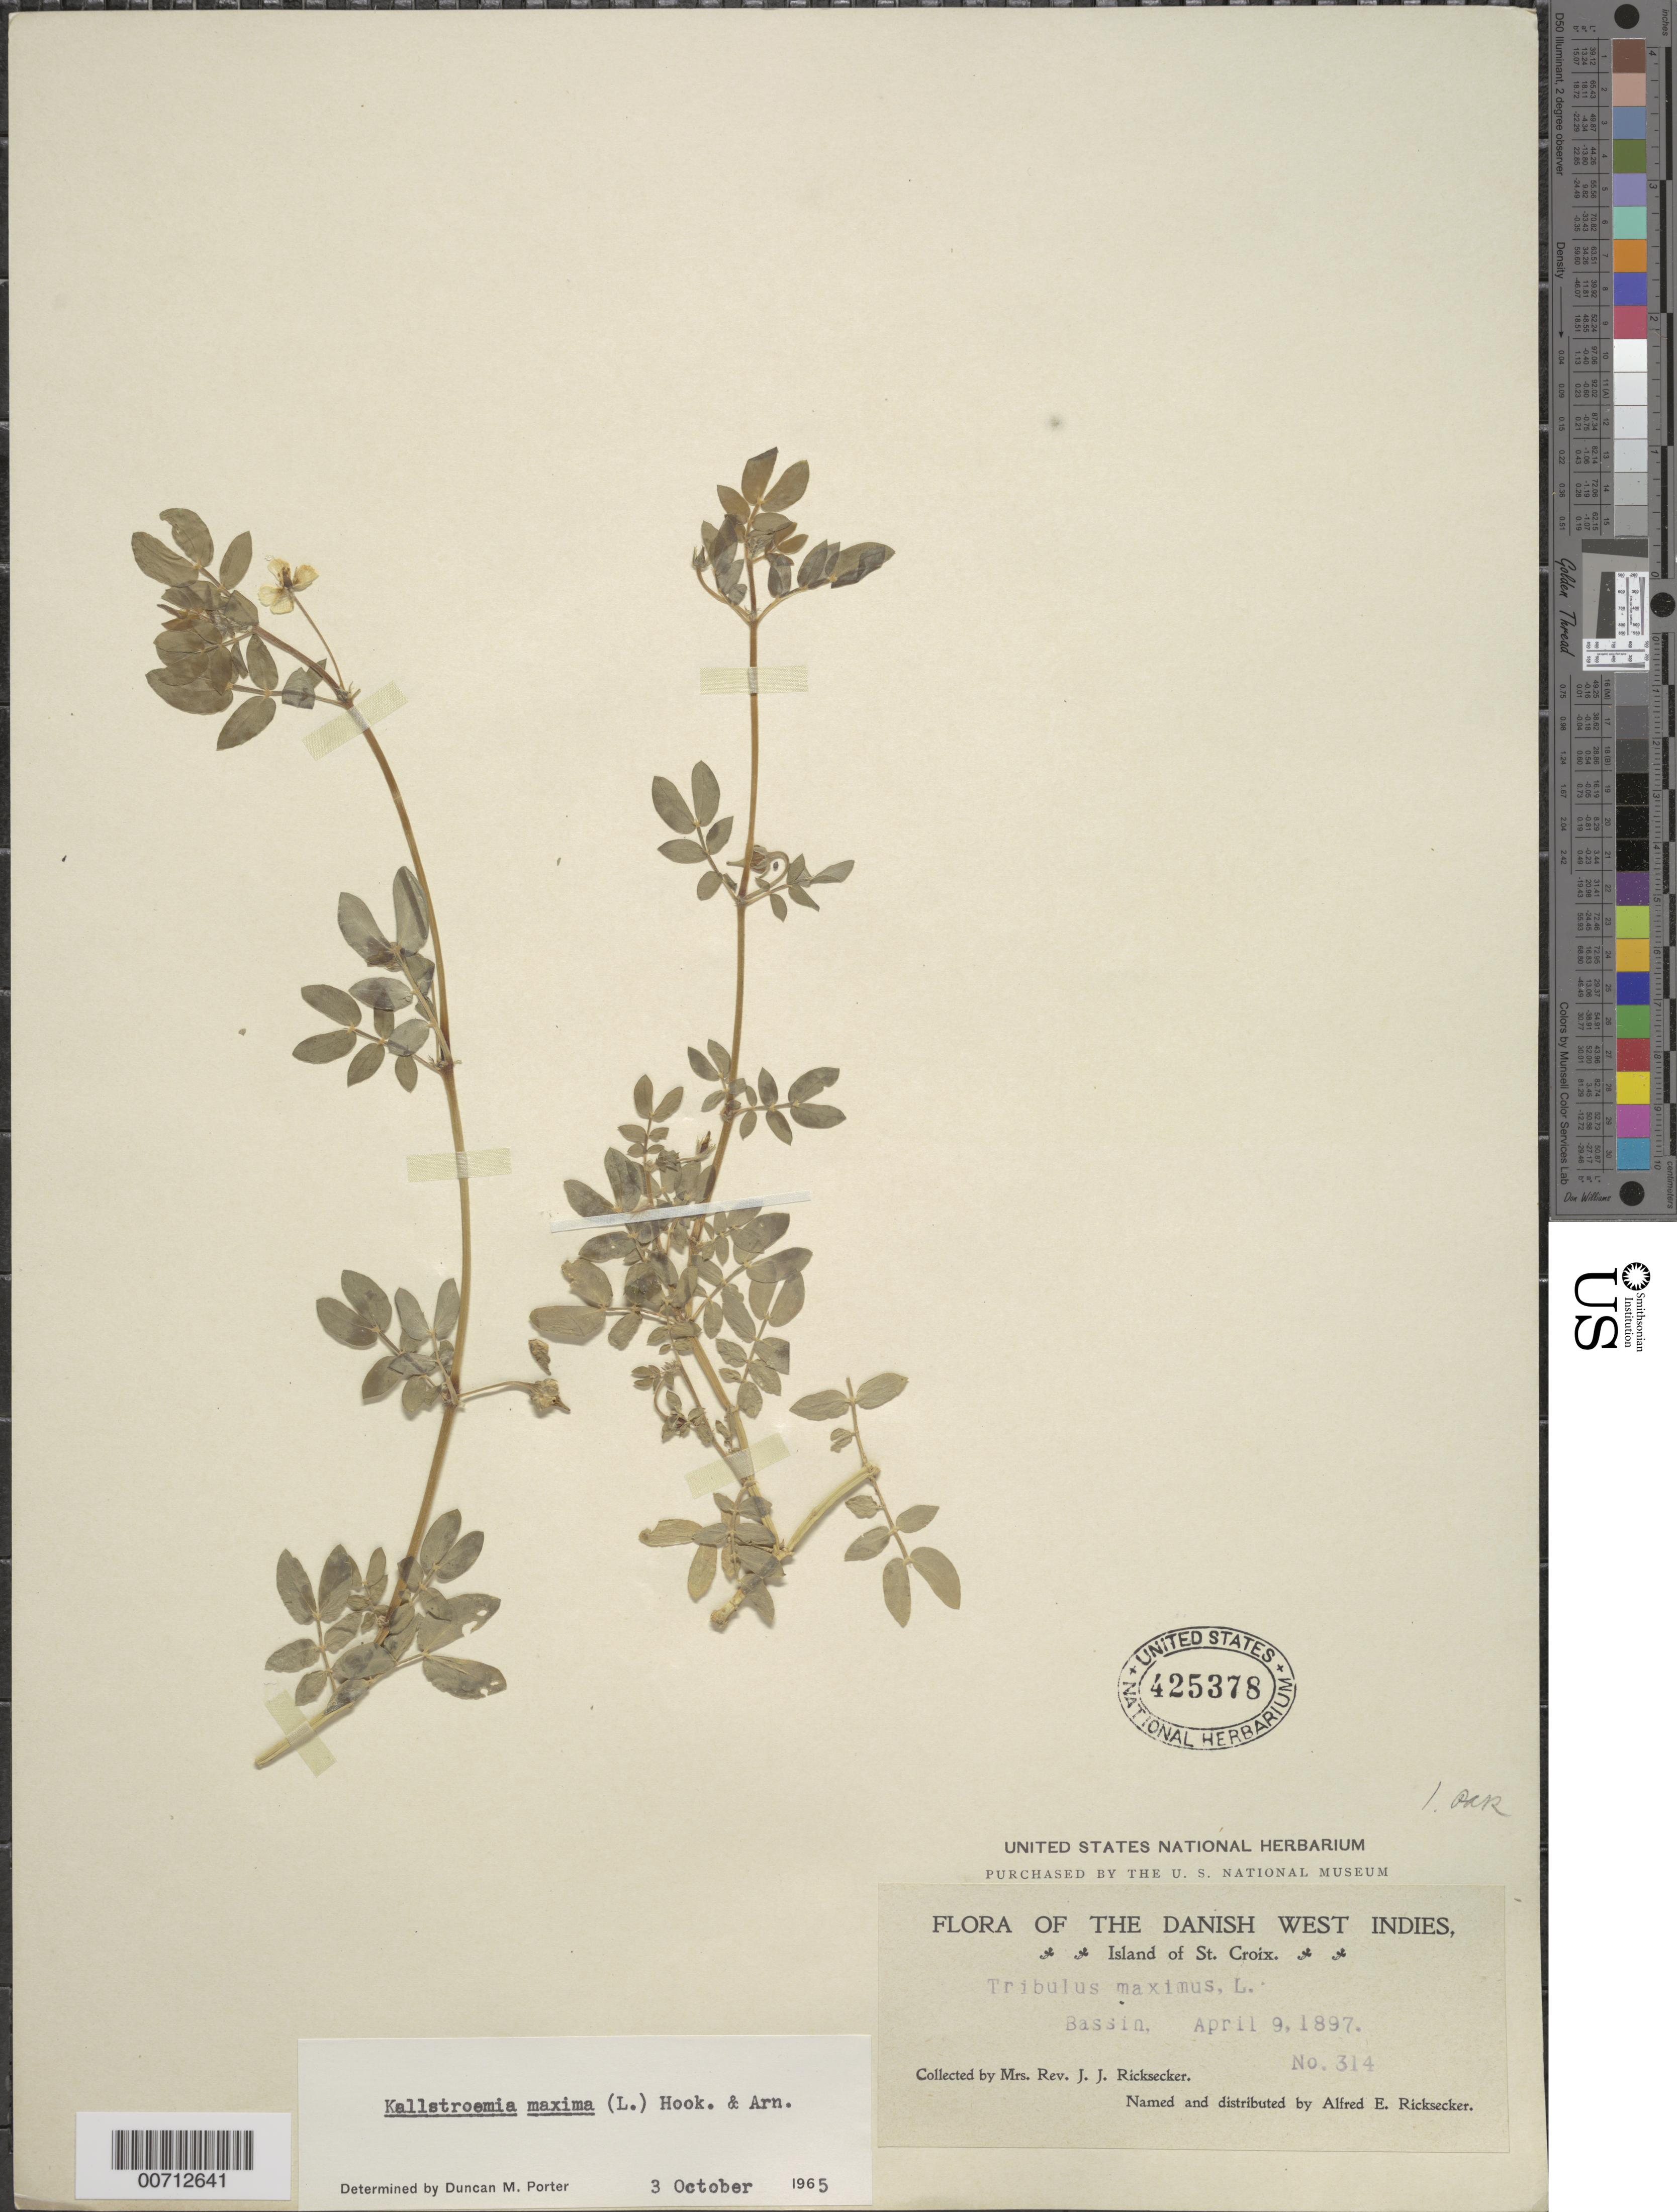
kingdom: Plantae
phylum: Tracheophyta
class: Magnoliopsida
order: Zygophyllales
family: Zygophyllaceae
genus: Kallstroemia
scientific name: Kallstroemia maxima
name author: (L.) Hook. & Arn.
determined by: Porter, D. M.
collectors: Mrs. J. J. Ricksecker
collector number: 314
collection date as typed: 09 Apr 1897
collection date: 1897-04-09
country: U.S. Virgin Islands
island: St. Croix Island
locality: Bassin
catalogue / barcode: US 425378